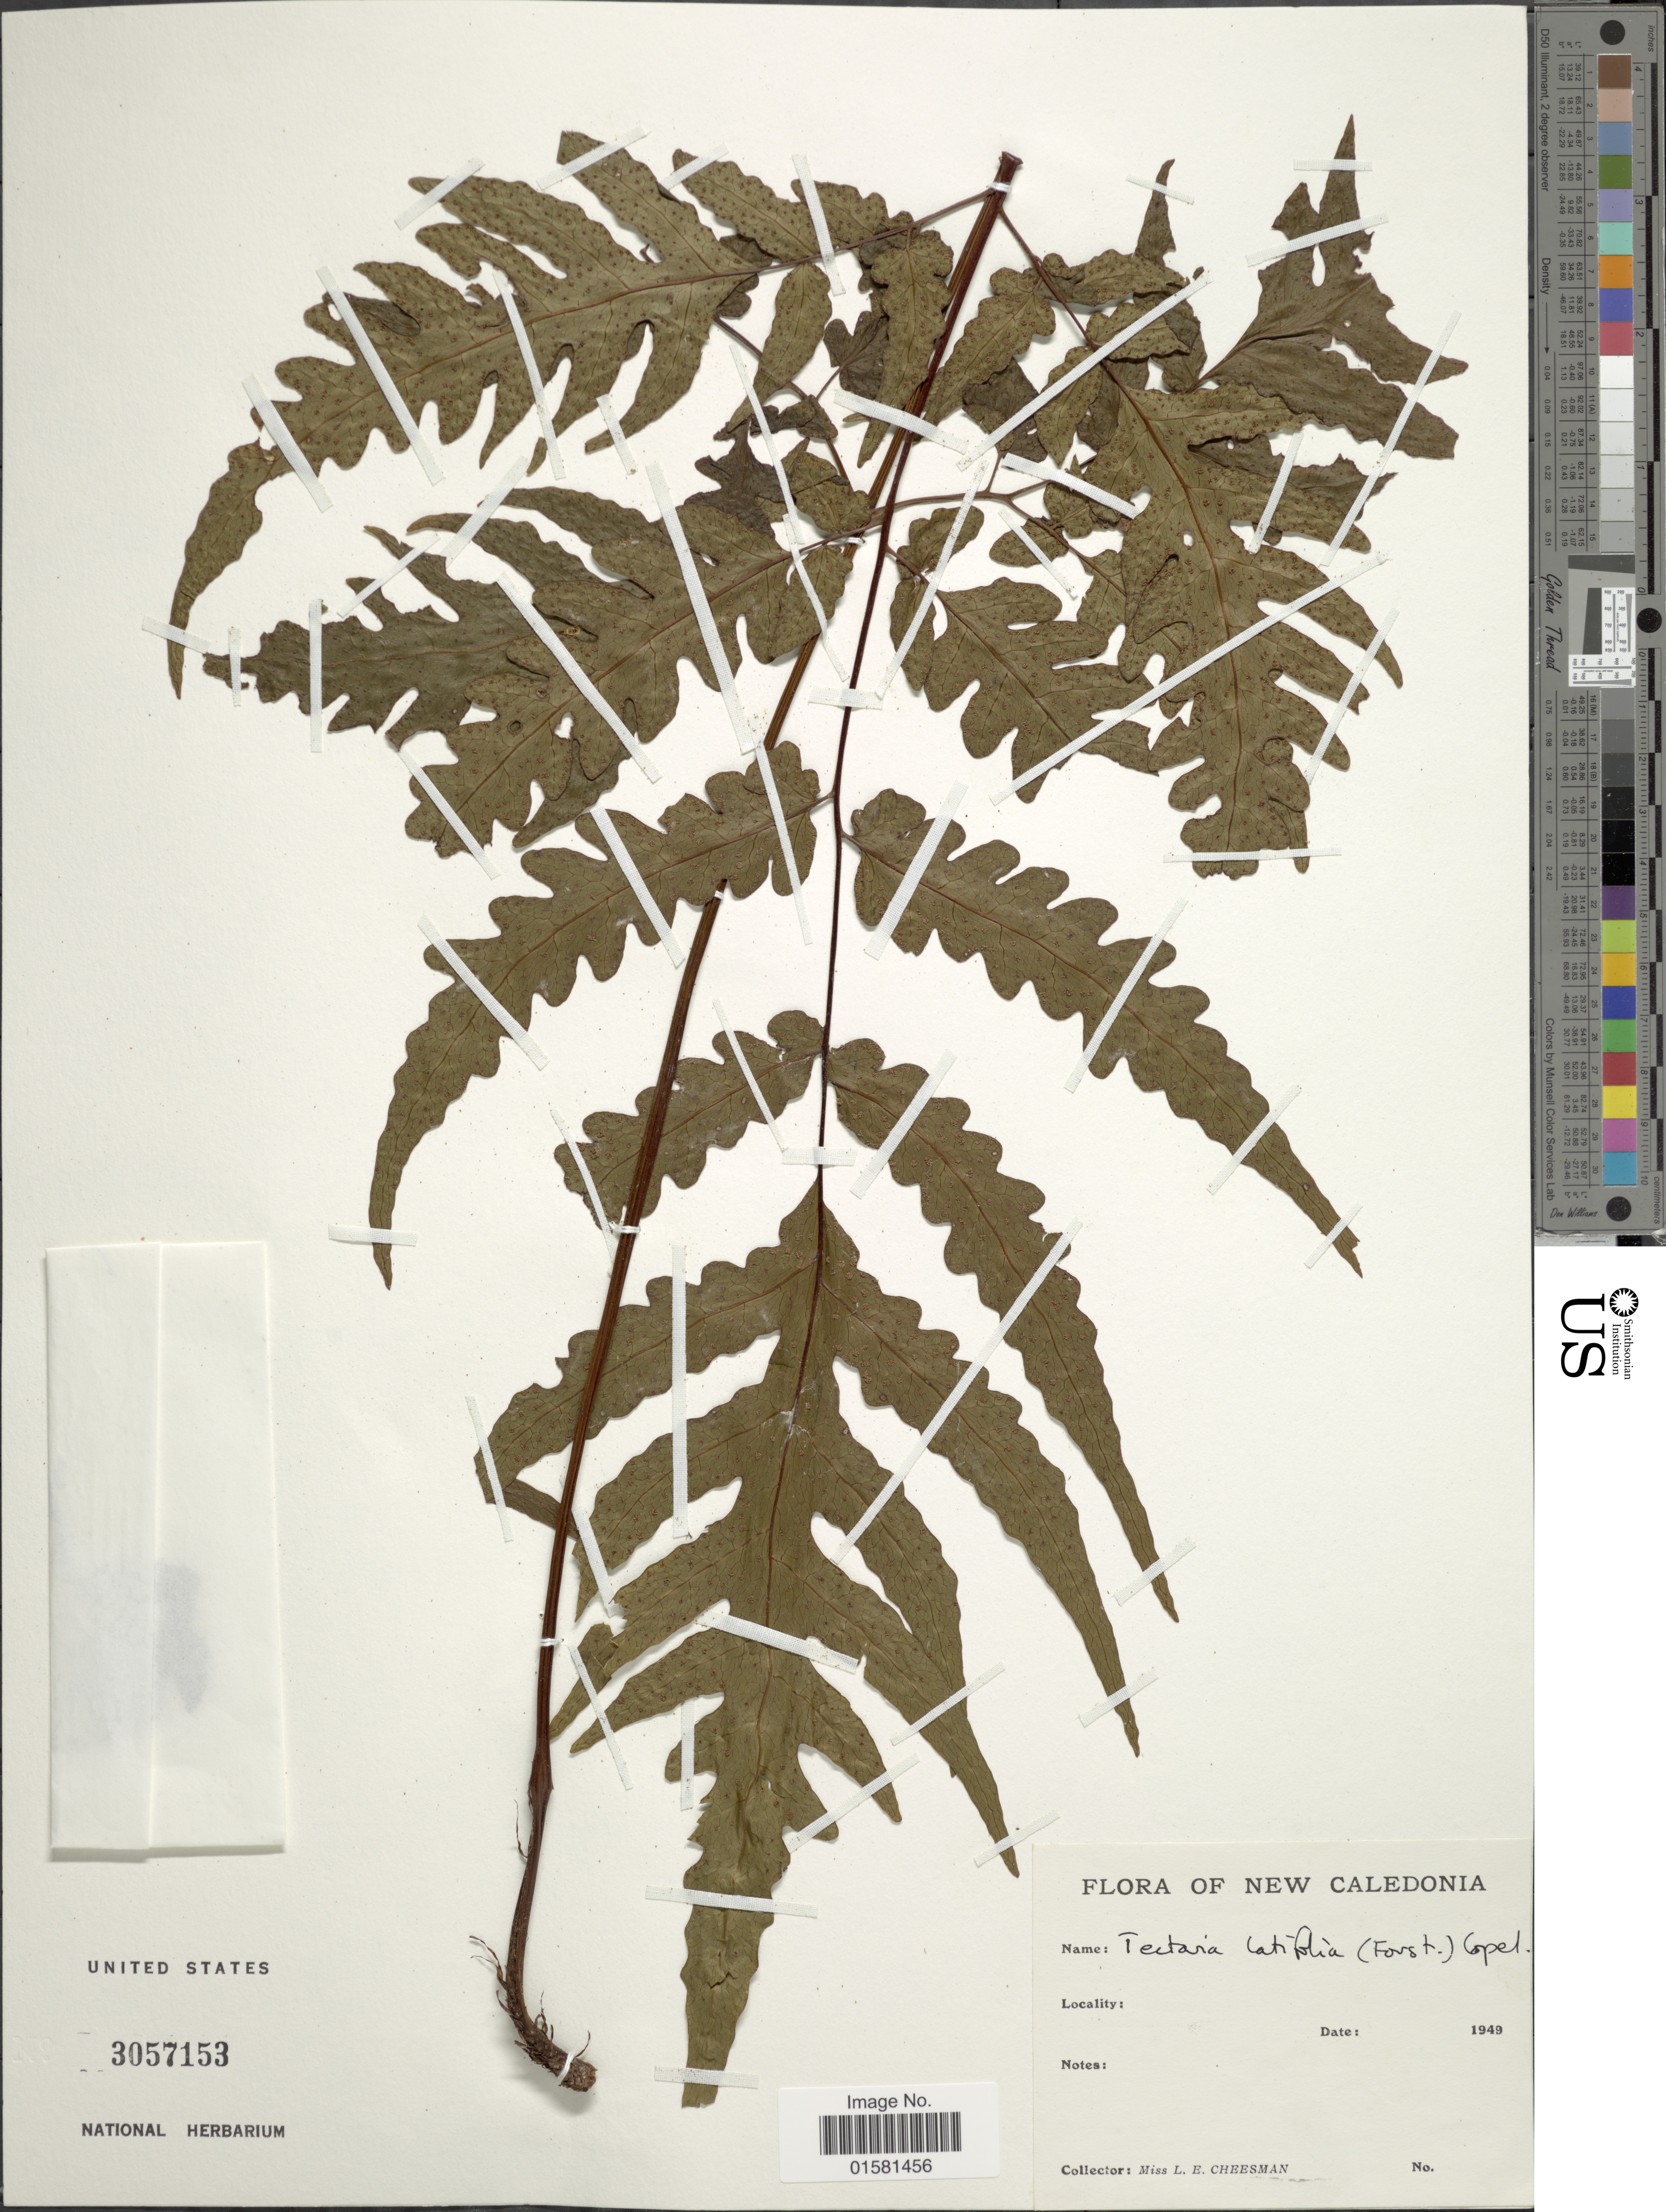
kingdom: Plantae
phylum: Tracheophyta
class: Polypodiopsida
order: Polypodiales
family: Tectariaceae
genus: Tectaria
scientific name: Tectaria latifolia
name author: (G. Forst.) Copel.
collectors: L. E. Cheesman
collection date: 1949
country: New Caledonia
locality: New Caledonia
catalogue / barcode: US 3057153